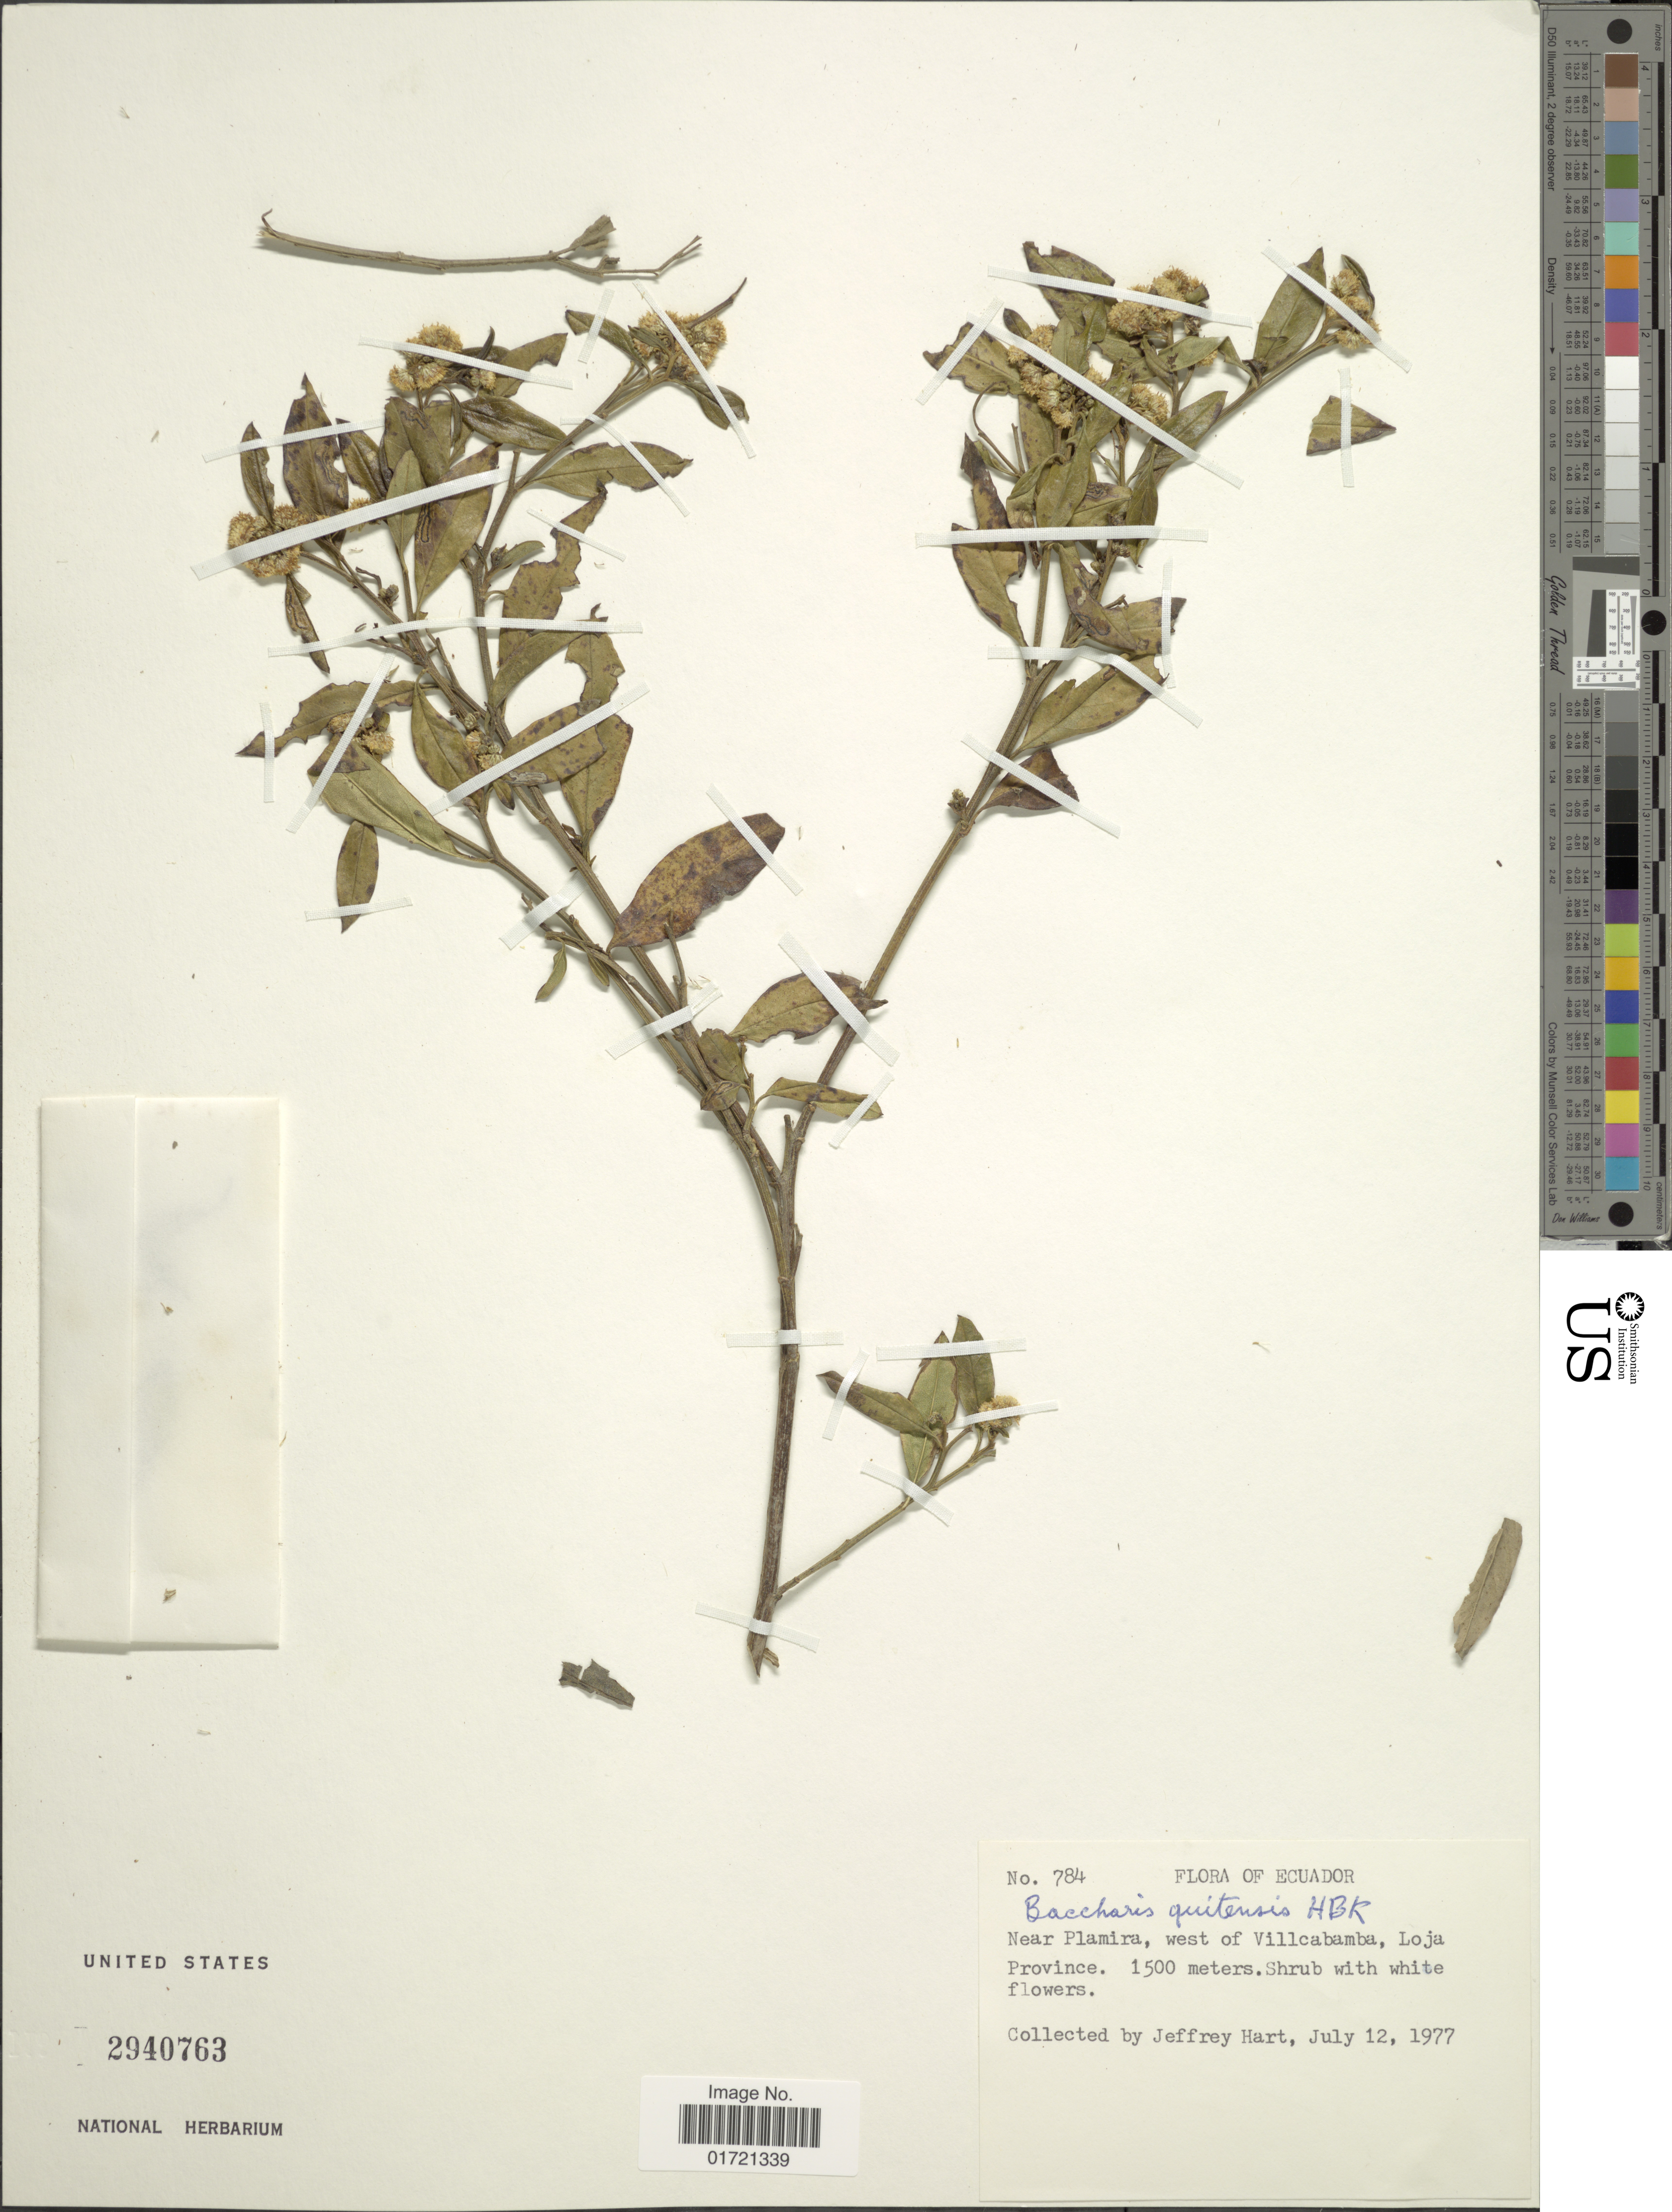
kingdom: Plantae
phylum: Tracheophyta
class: Magnoliopsida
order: Asterales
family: Asteraceae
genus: Baccharis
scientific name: Baccharis quitensis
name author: Kunth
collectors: J. A. Hart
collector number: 784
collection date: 1977-07-12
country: Ecuador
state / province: Loja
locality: Near Plamira, west of Villcabamba, Loja Province.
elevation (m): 1500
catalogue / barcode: US 2940763